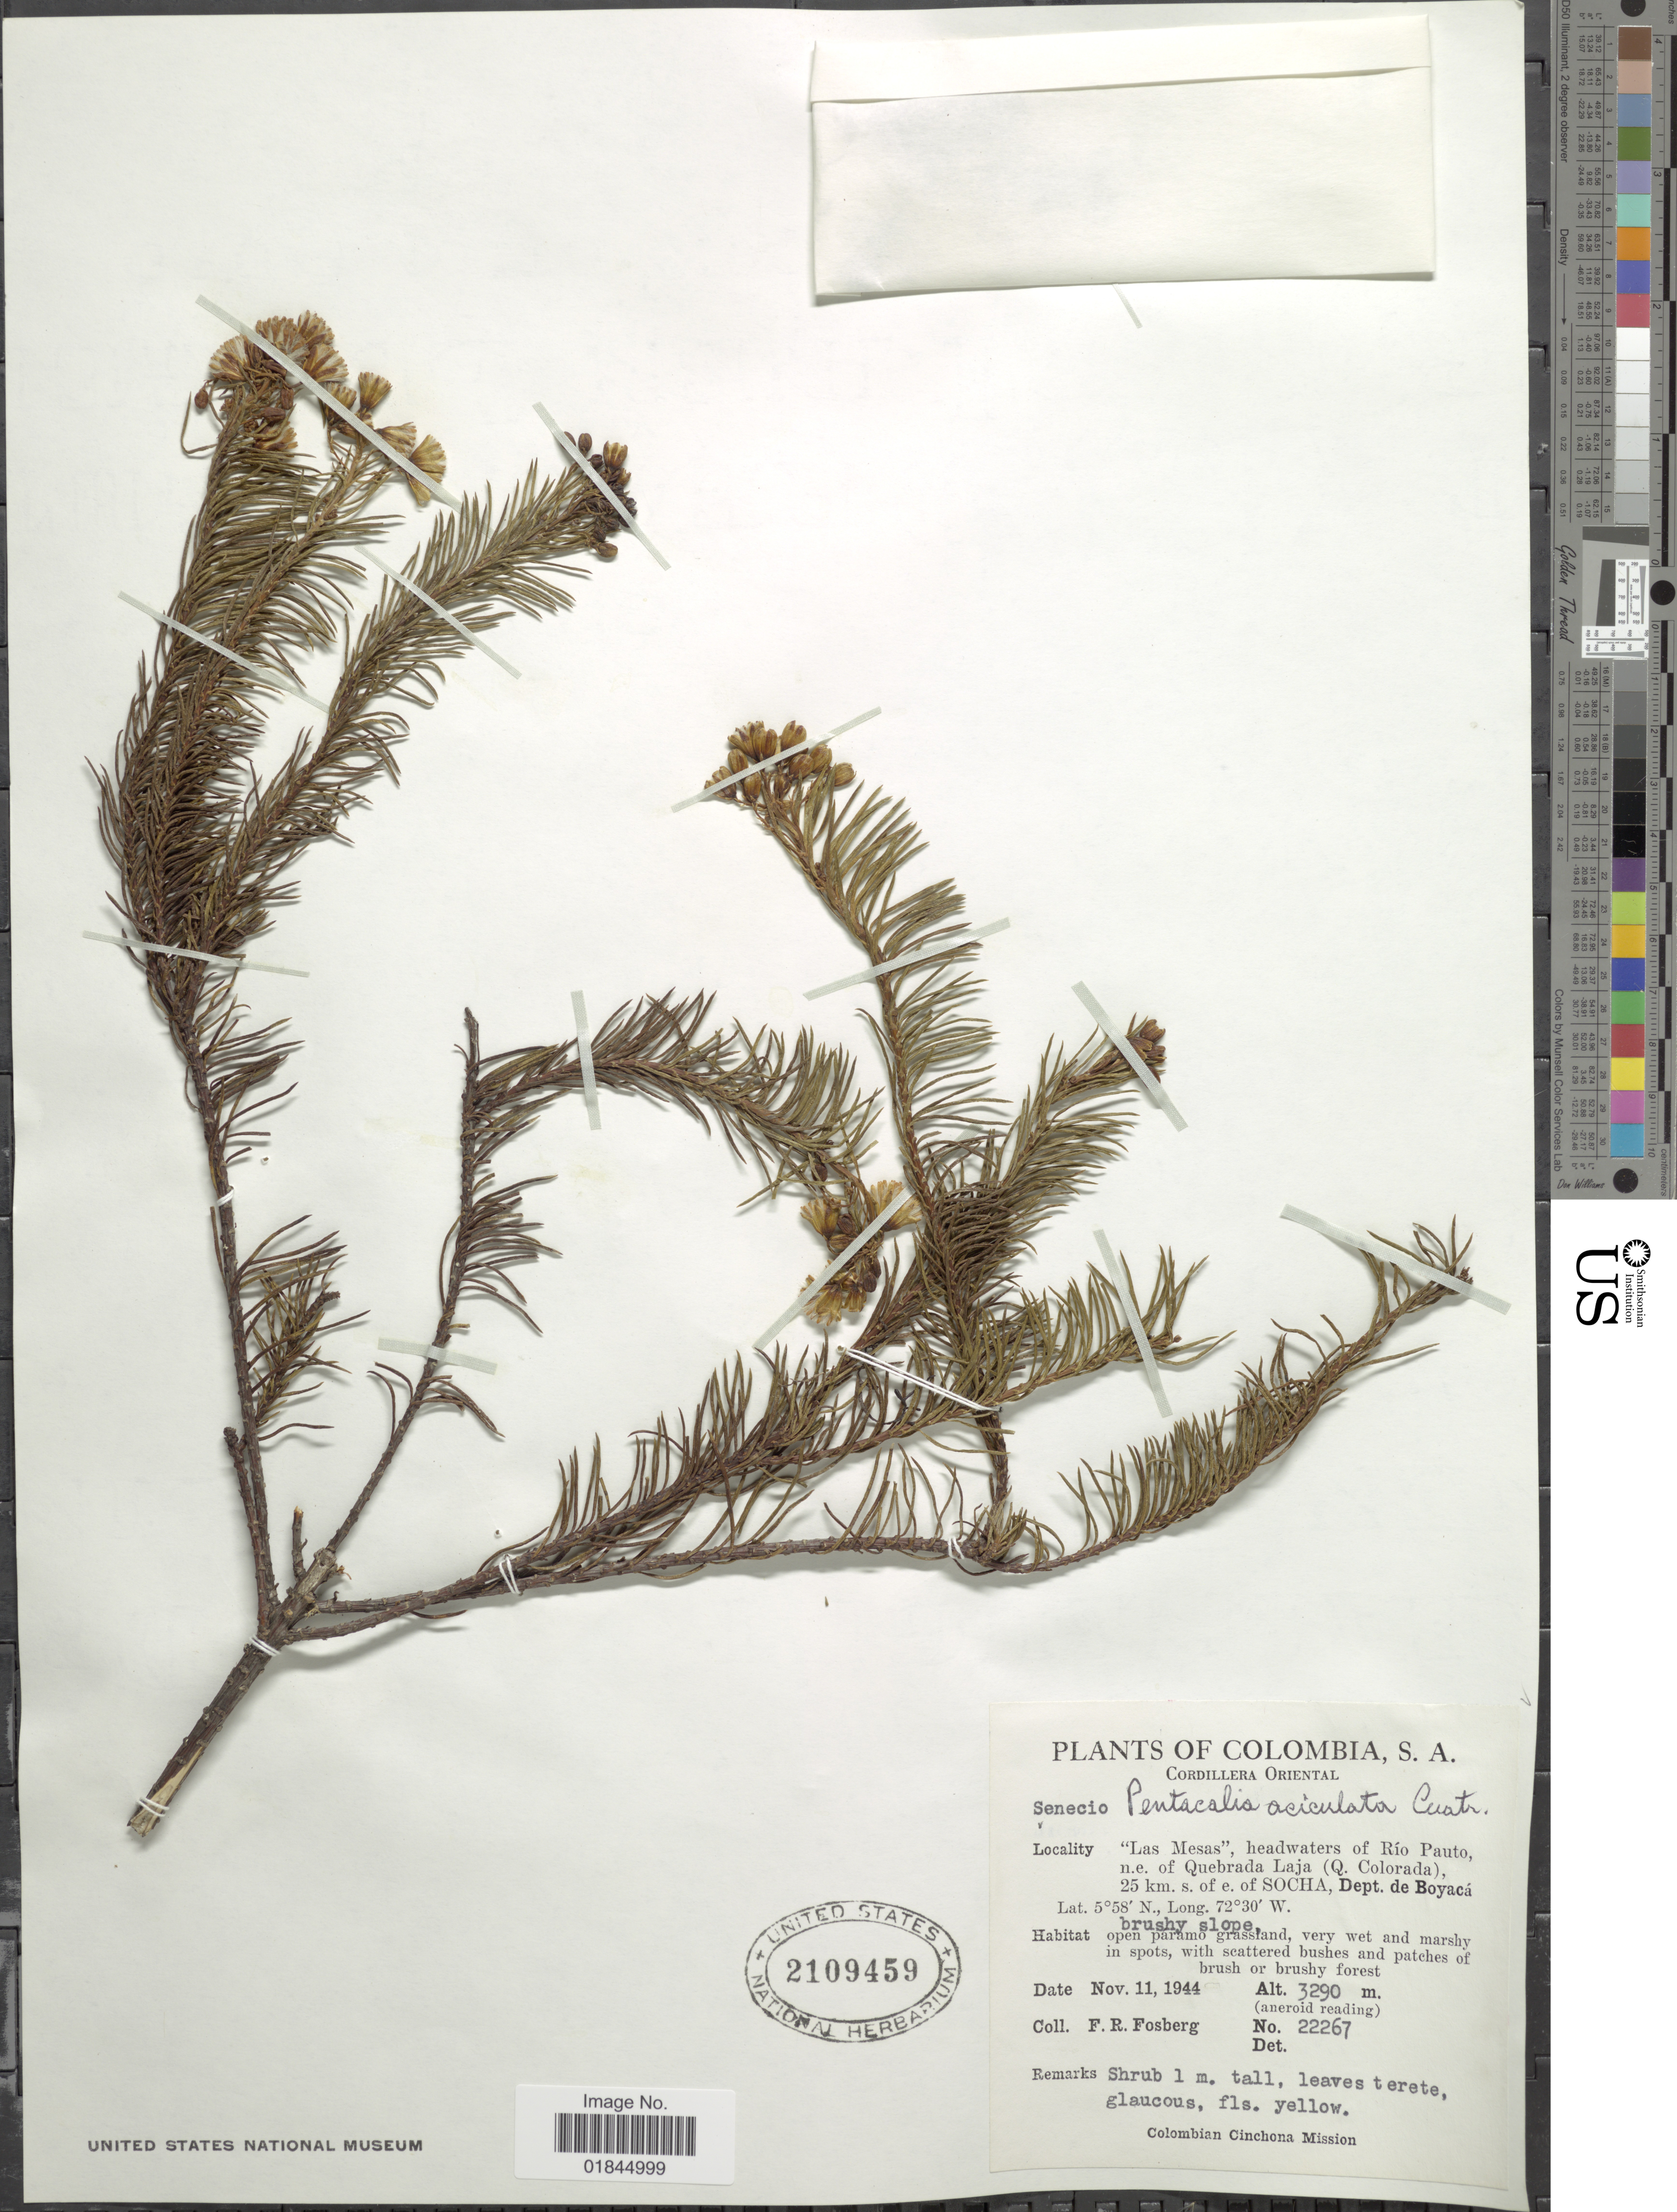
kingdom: Plantae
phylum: Tracheophyta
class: Magnoliopsida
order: Asterales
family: Asteraceae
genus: Pentacalia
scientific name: Pentacalia abietina var. aciculata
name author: (Cuatrec.) Cuatrec.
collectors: F. R. Fosberg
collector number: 22267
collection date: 1944-11-11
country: Colombia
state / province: Boyacá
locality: Las Mesas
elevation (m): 3290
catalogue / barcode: US 2109459